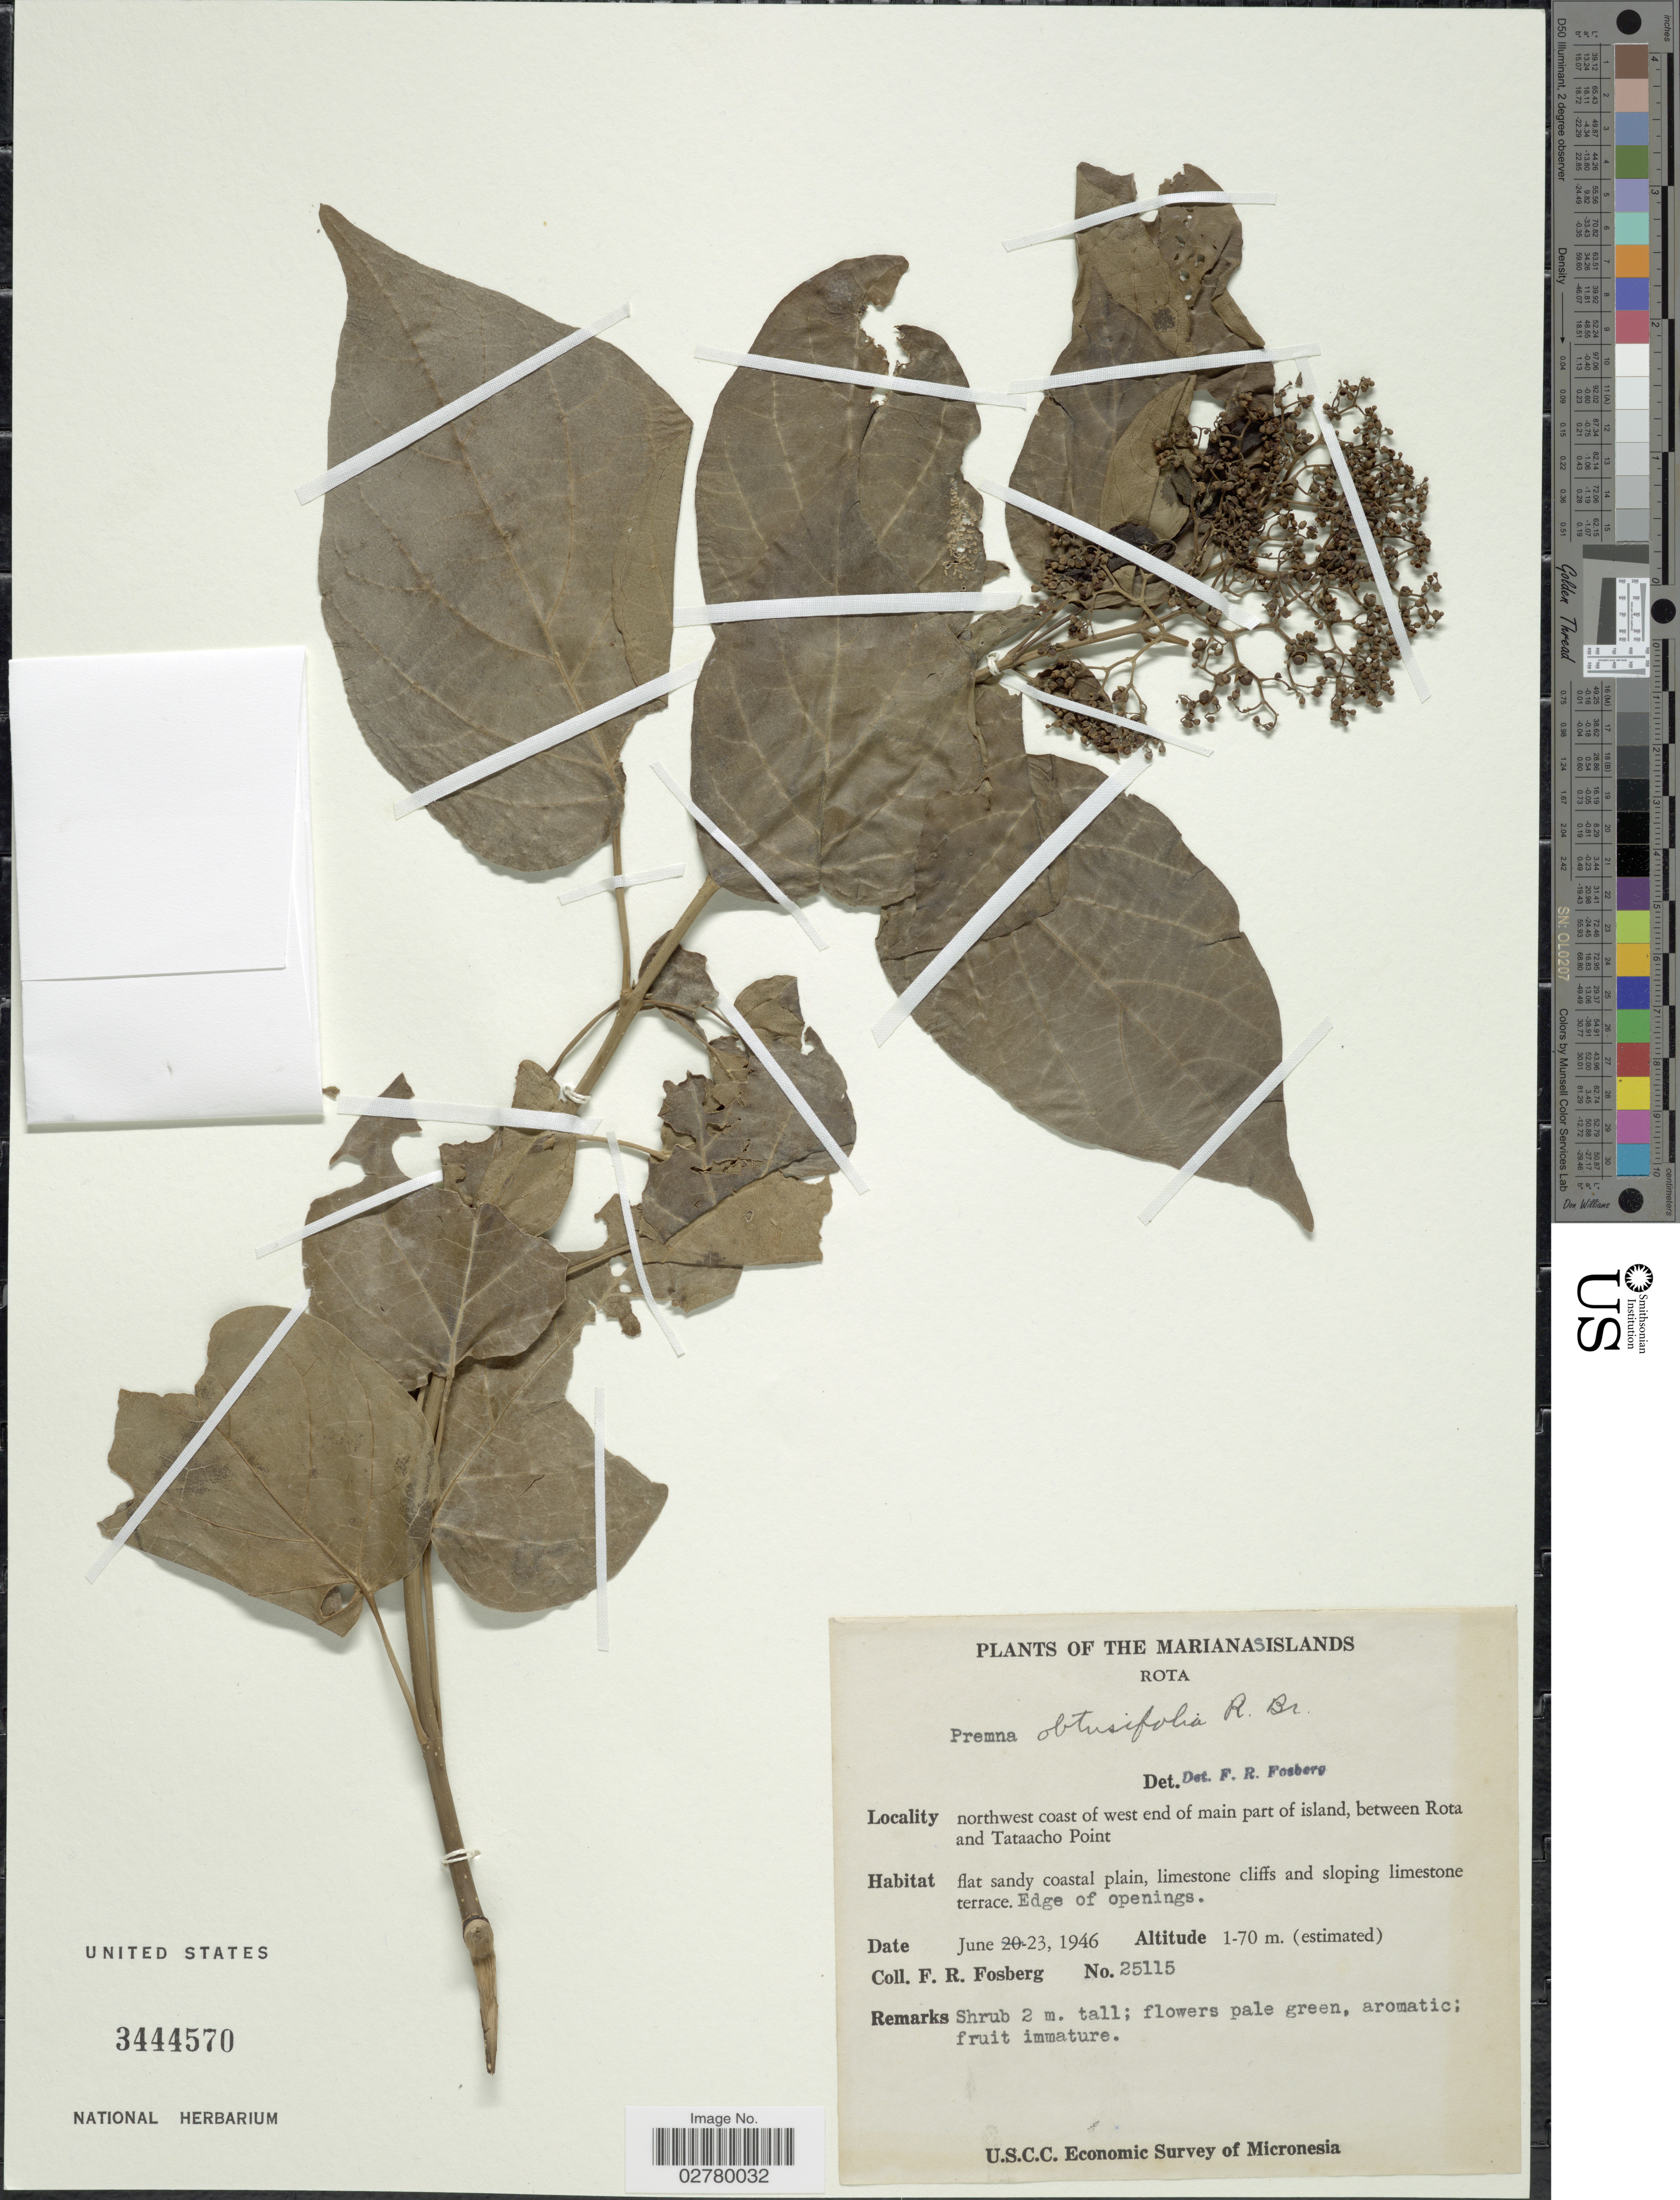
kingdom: Plantae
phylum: Tracheophyta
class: Magnoliopsida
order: Lamiales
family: Lamiaceae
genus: Premna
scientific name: Premna obtusifolia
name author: R. Br.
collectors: F. R. Fosberg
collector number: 25115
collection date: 1946-06-23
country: Northern Mariana Islands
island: Rota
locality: Rota. Northwest coast of west end of main part of island, between Rota and Tataacho Point.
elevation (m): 1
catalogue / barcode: US 3444570